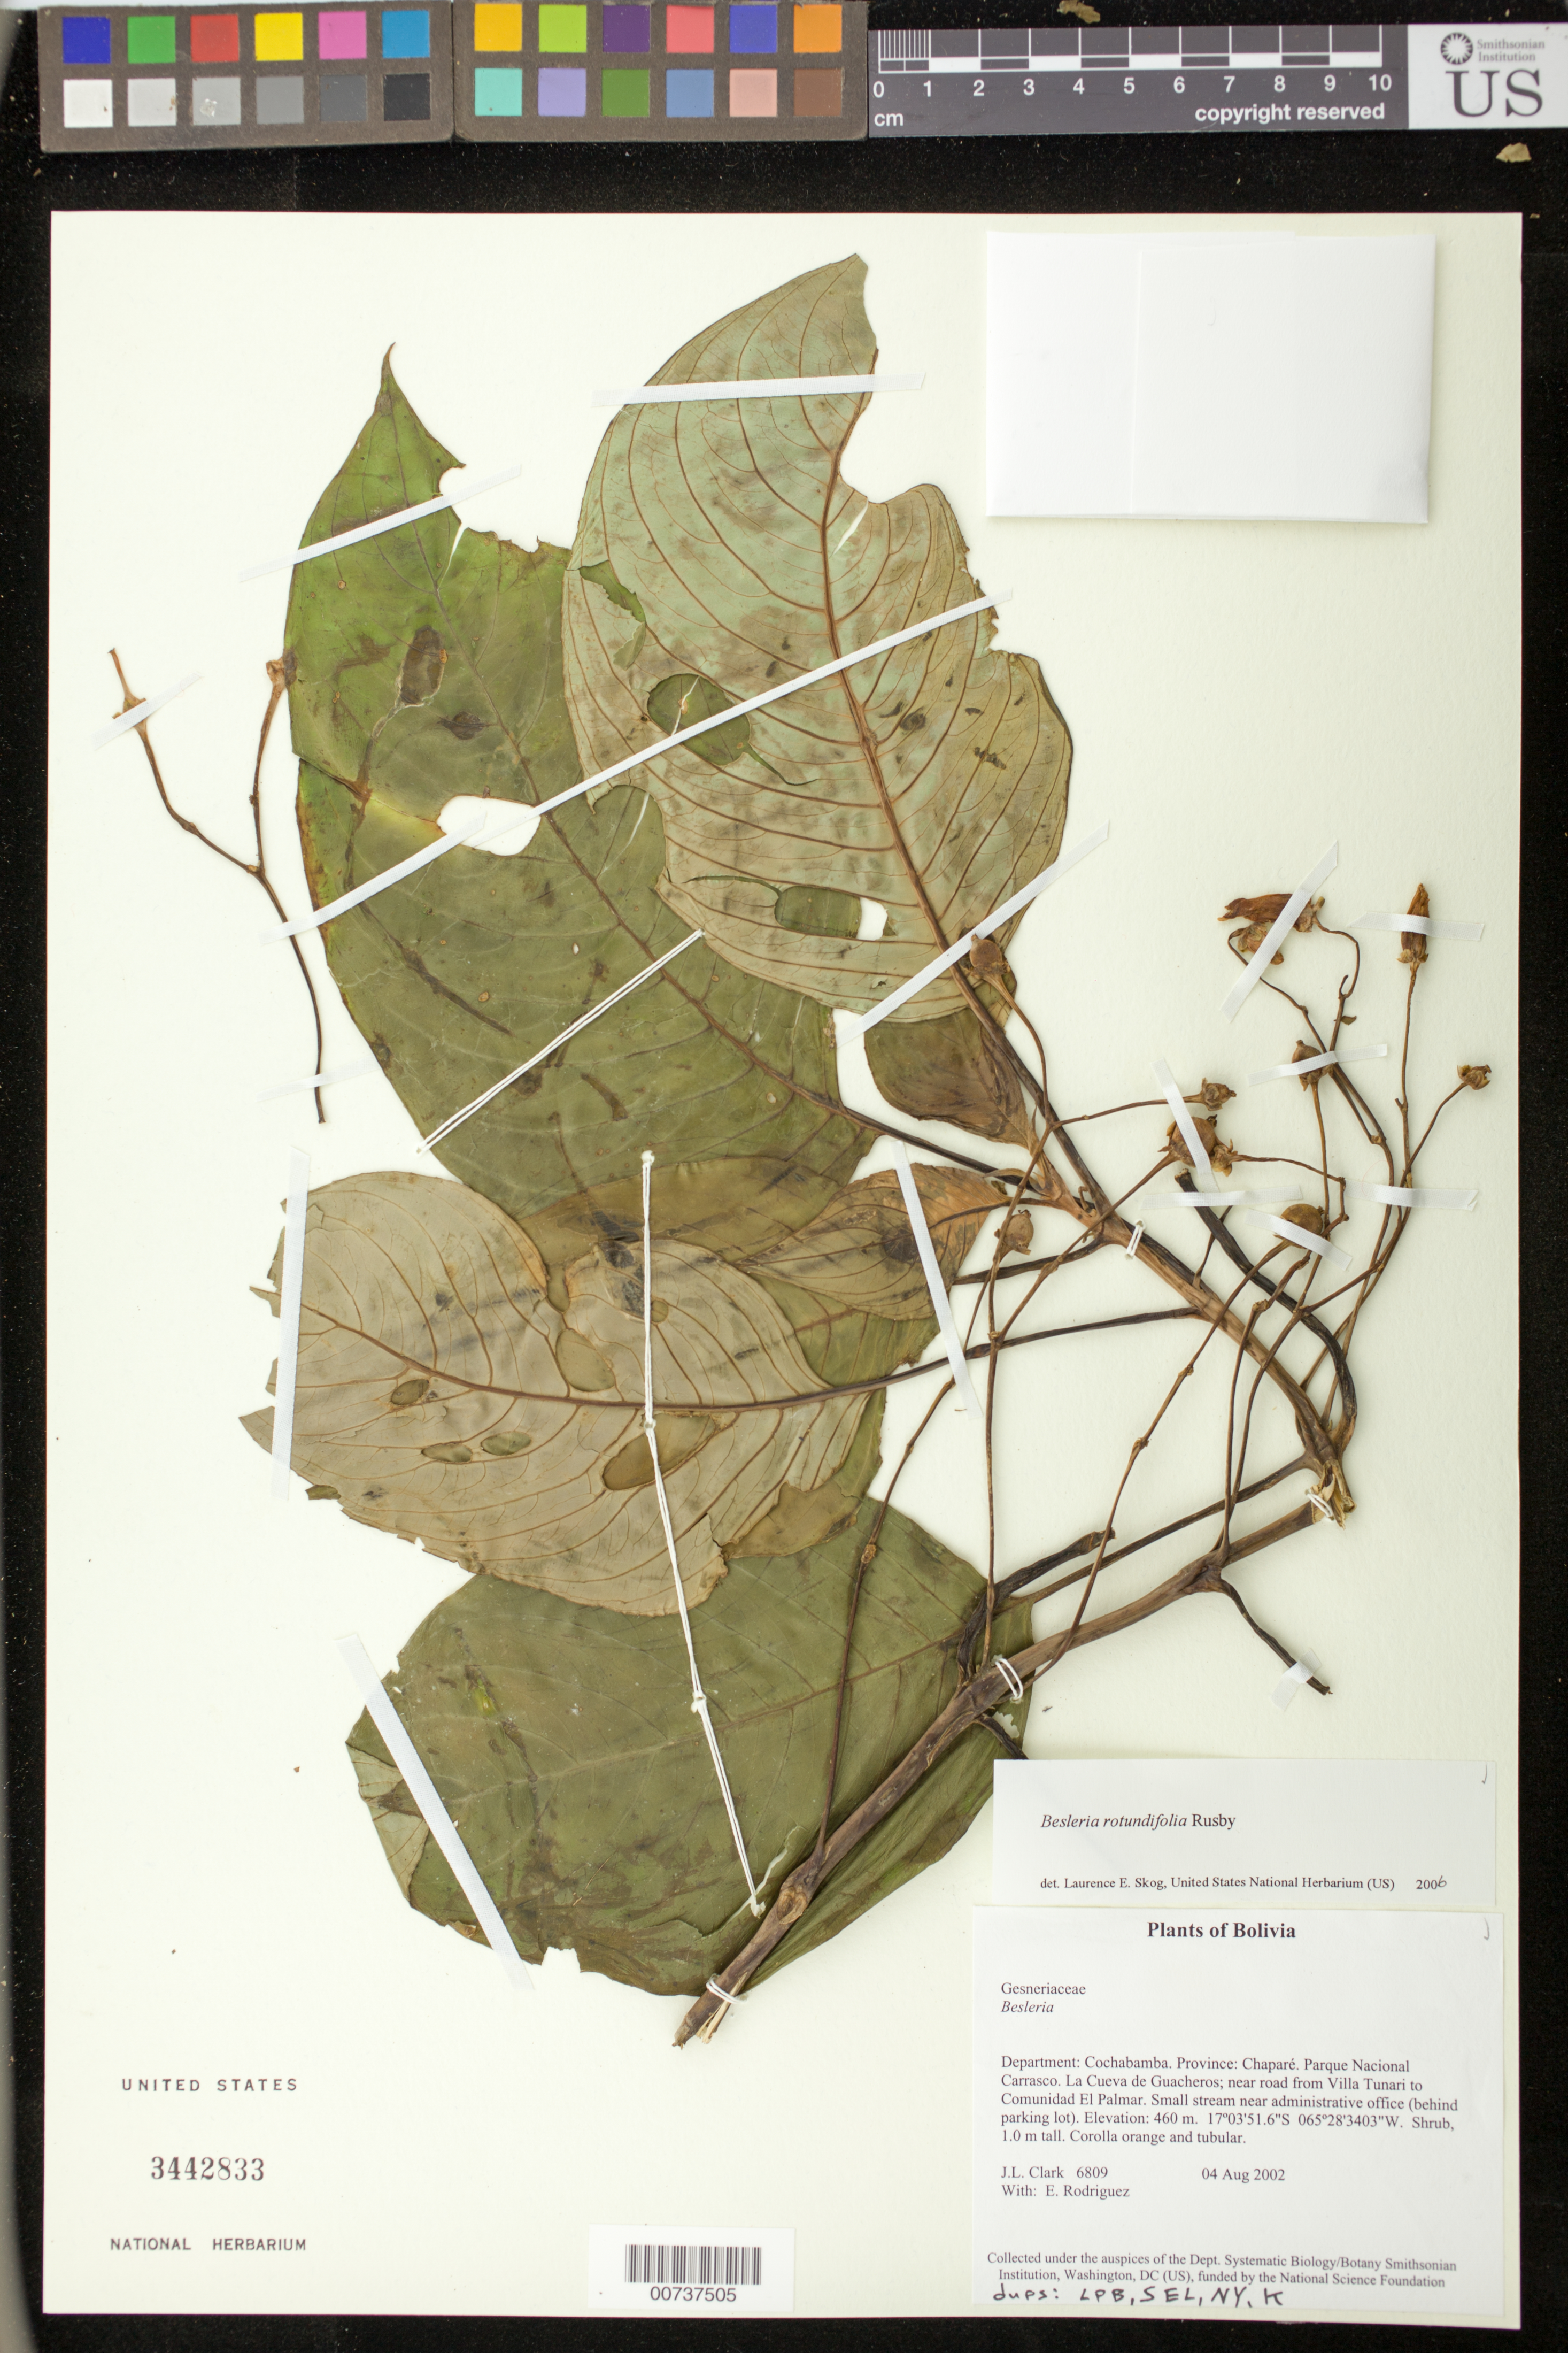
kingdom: Plantae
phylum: Tracheophyta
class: Magnoliopsida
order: Lamiales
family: Gesneriaceae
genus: Besleria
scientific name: Besleria rotundifolia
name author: Rusby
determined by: Skog, Laurence E.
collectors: J. L. Clark & E. Rodriguez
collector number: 6809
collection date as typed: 04 Aug 2002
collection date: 2002-08-04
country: Bolivia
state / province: Cochabamba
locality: Chaparé, Parque Nacional Carrasco. La Cueva de Guacheros; near road from Villa Tunari to Comunidad El Palmar. Small stream near administrative office (behind parking lot).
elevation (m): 460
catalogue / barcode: US 3442833